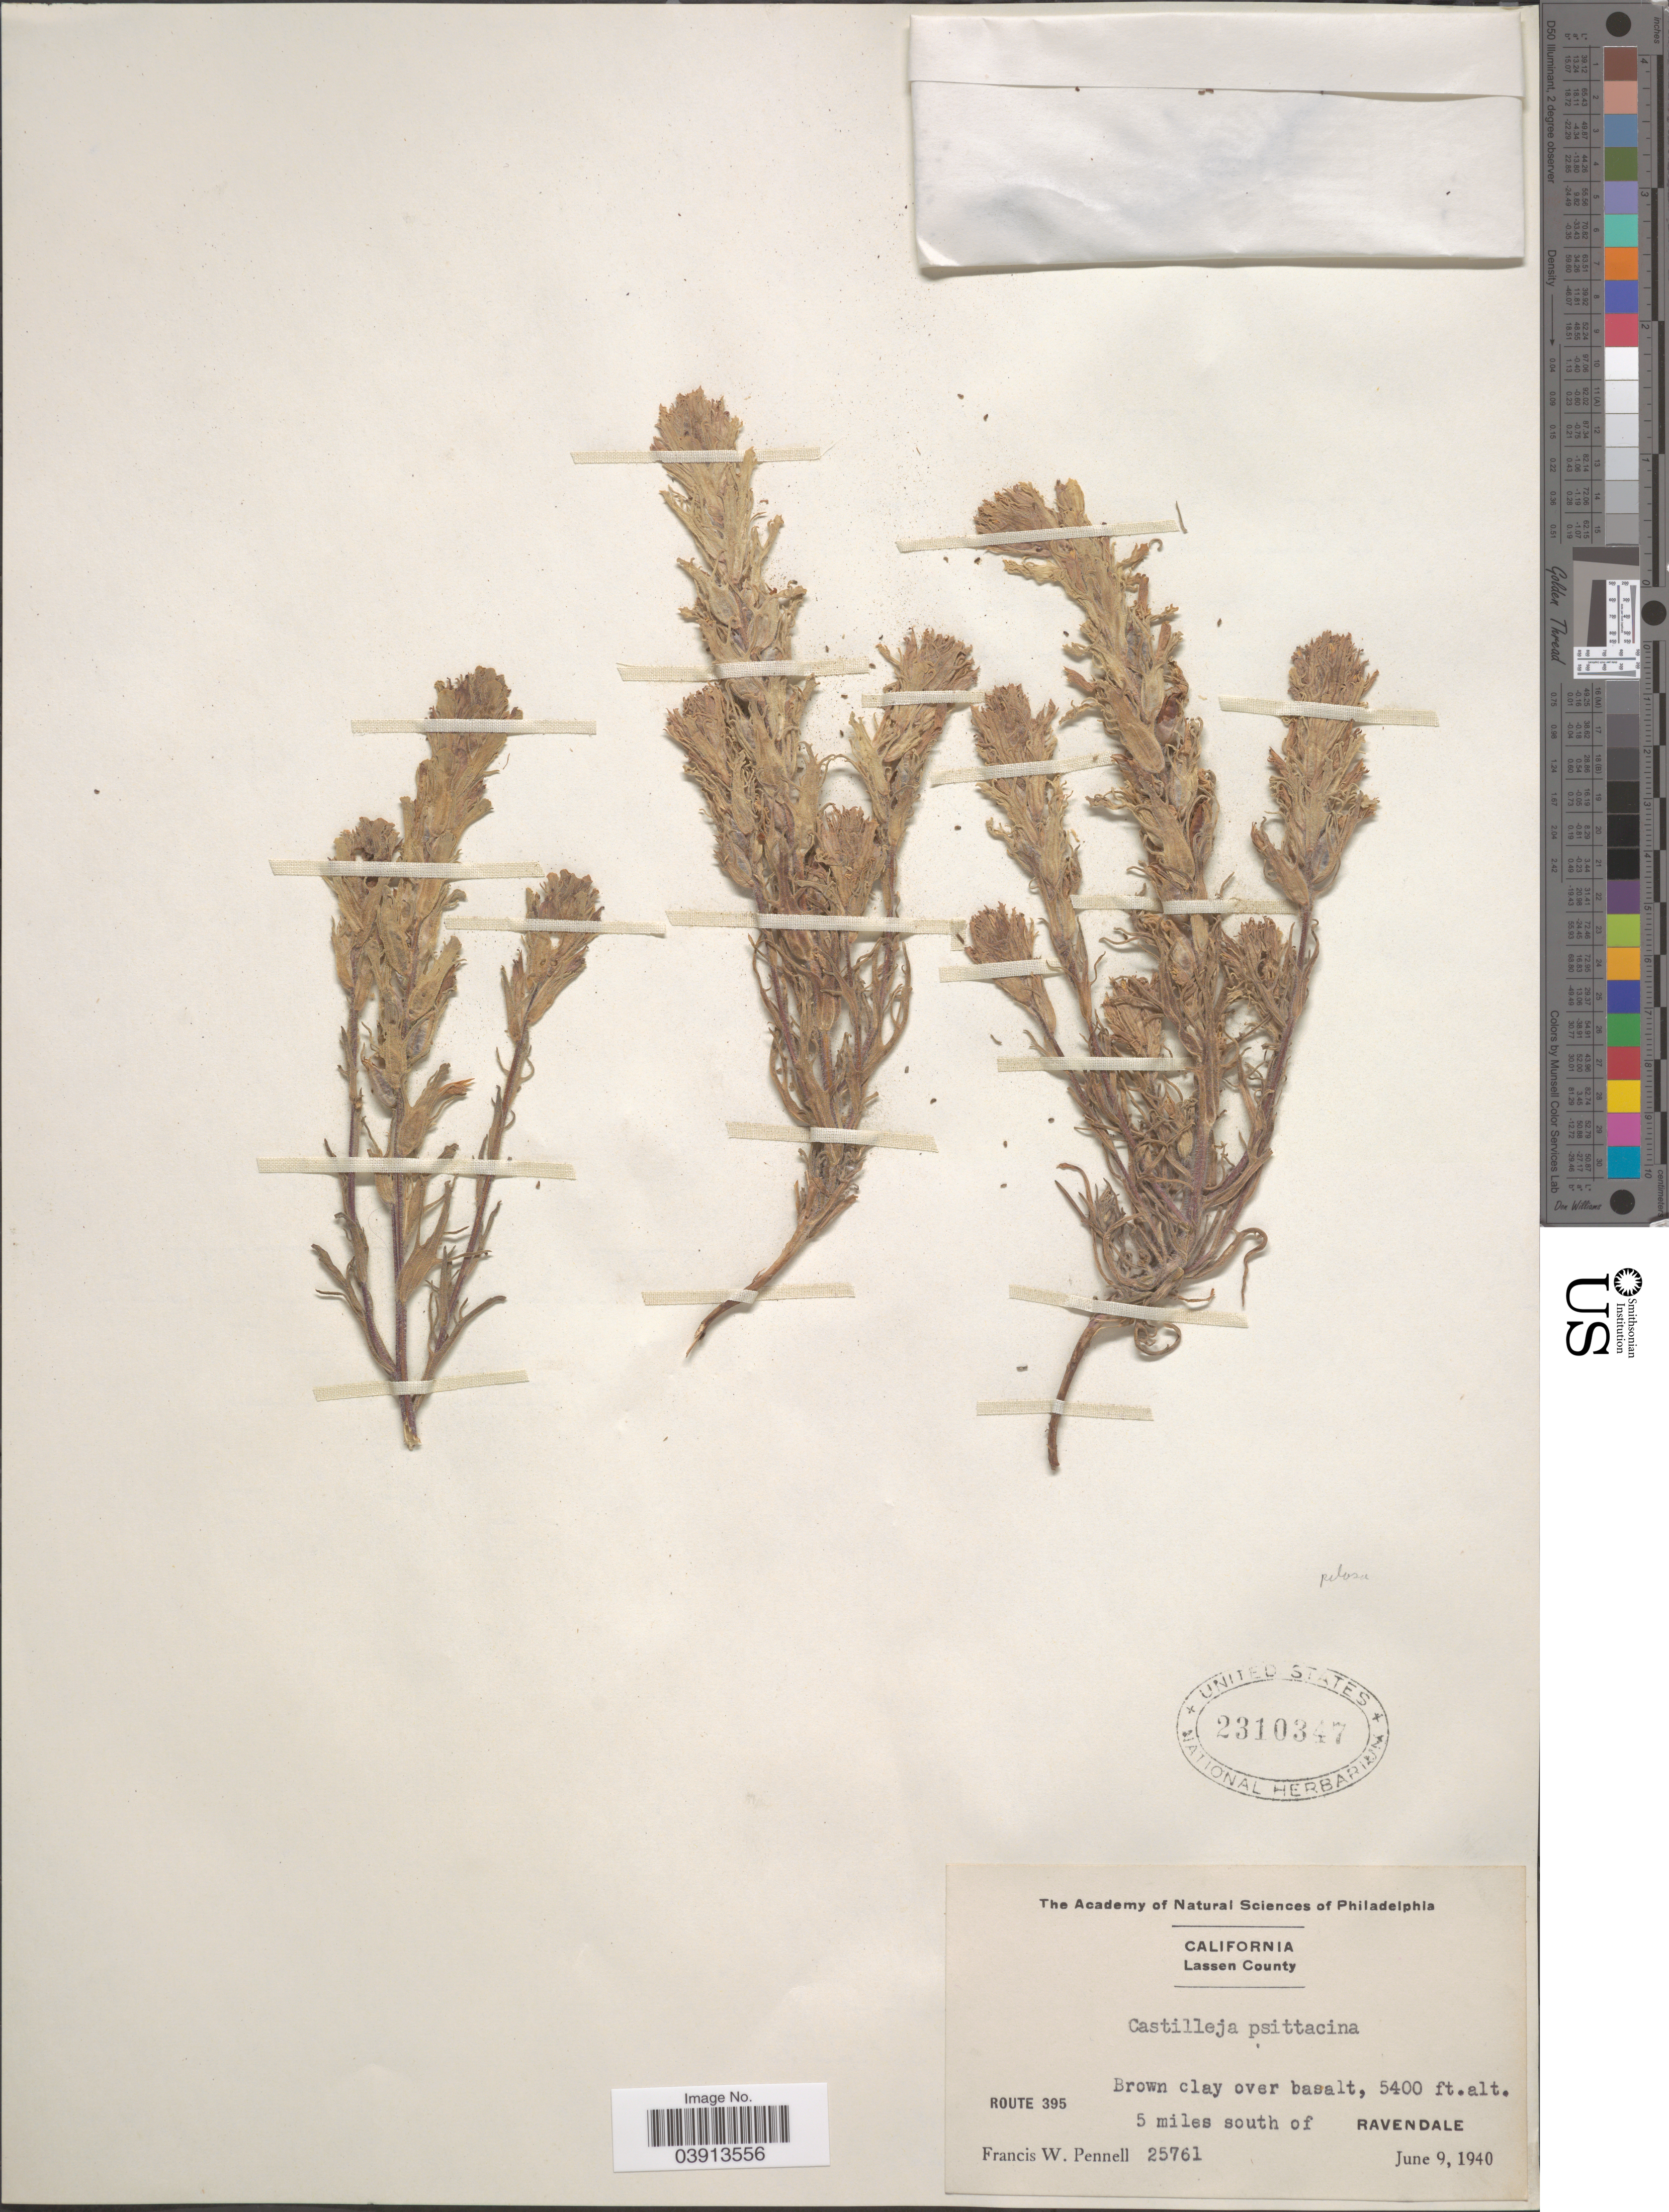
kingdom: Plantae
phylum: Tracheophyta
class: Magnoliopsida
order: Lamiales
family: Orobanchaceae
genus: Castilleja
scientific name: Castilleja pilosa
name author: (S. Watson) Rydb.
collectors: F. W. Pennell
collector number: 25761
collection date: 1940-06-09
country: United States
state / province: California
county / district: Lassen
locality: Lassen County. Route 395, 5 miles south of Ravendale.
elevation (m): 1646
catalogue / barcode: US 2310347